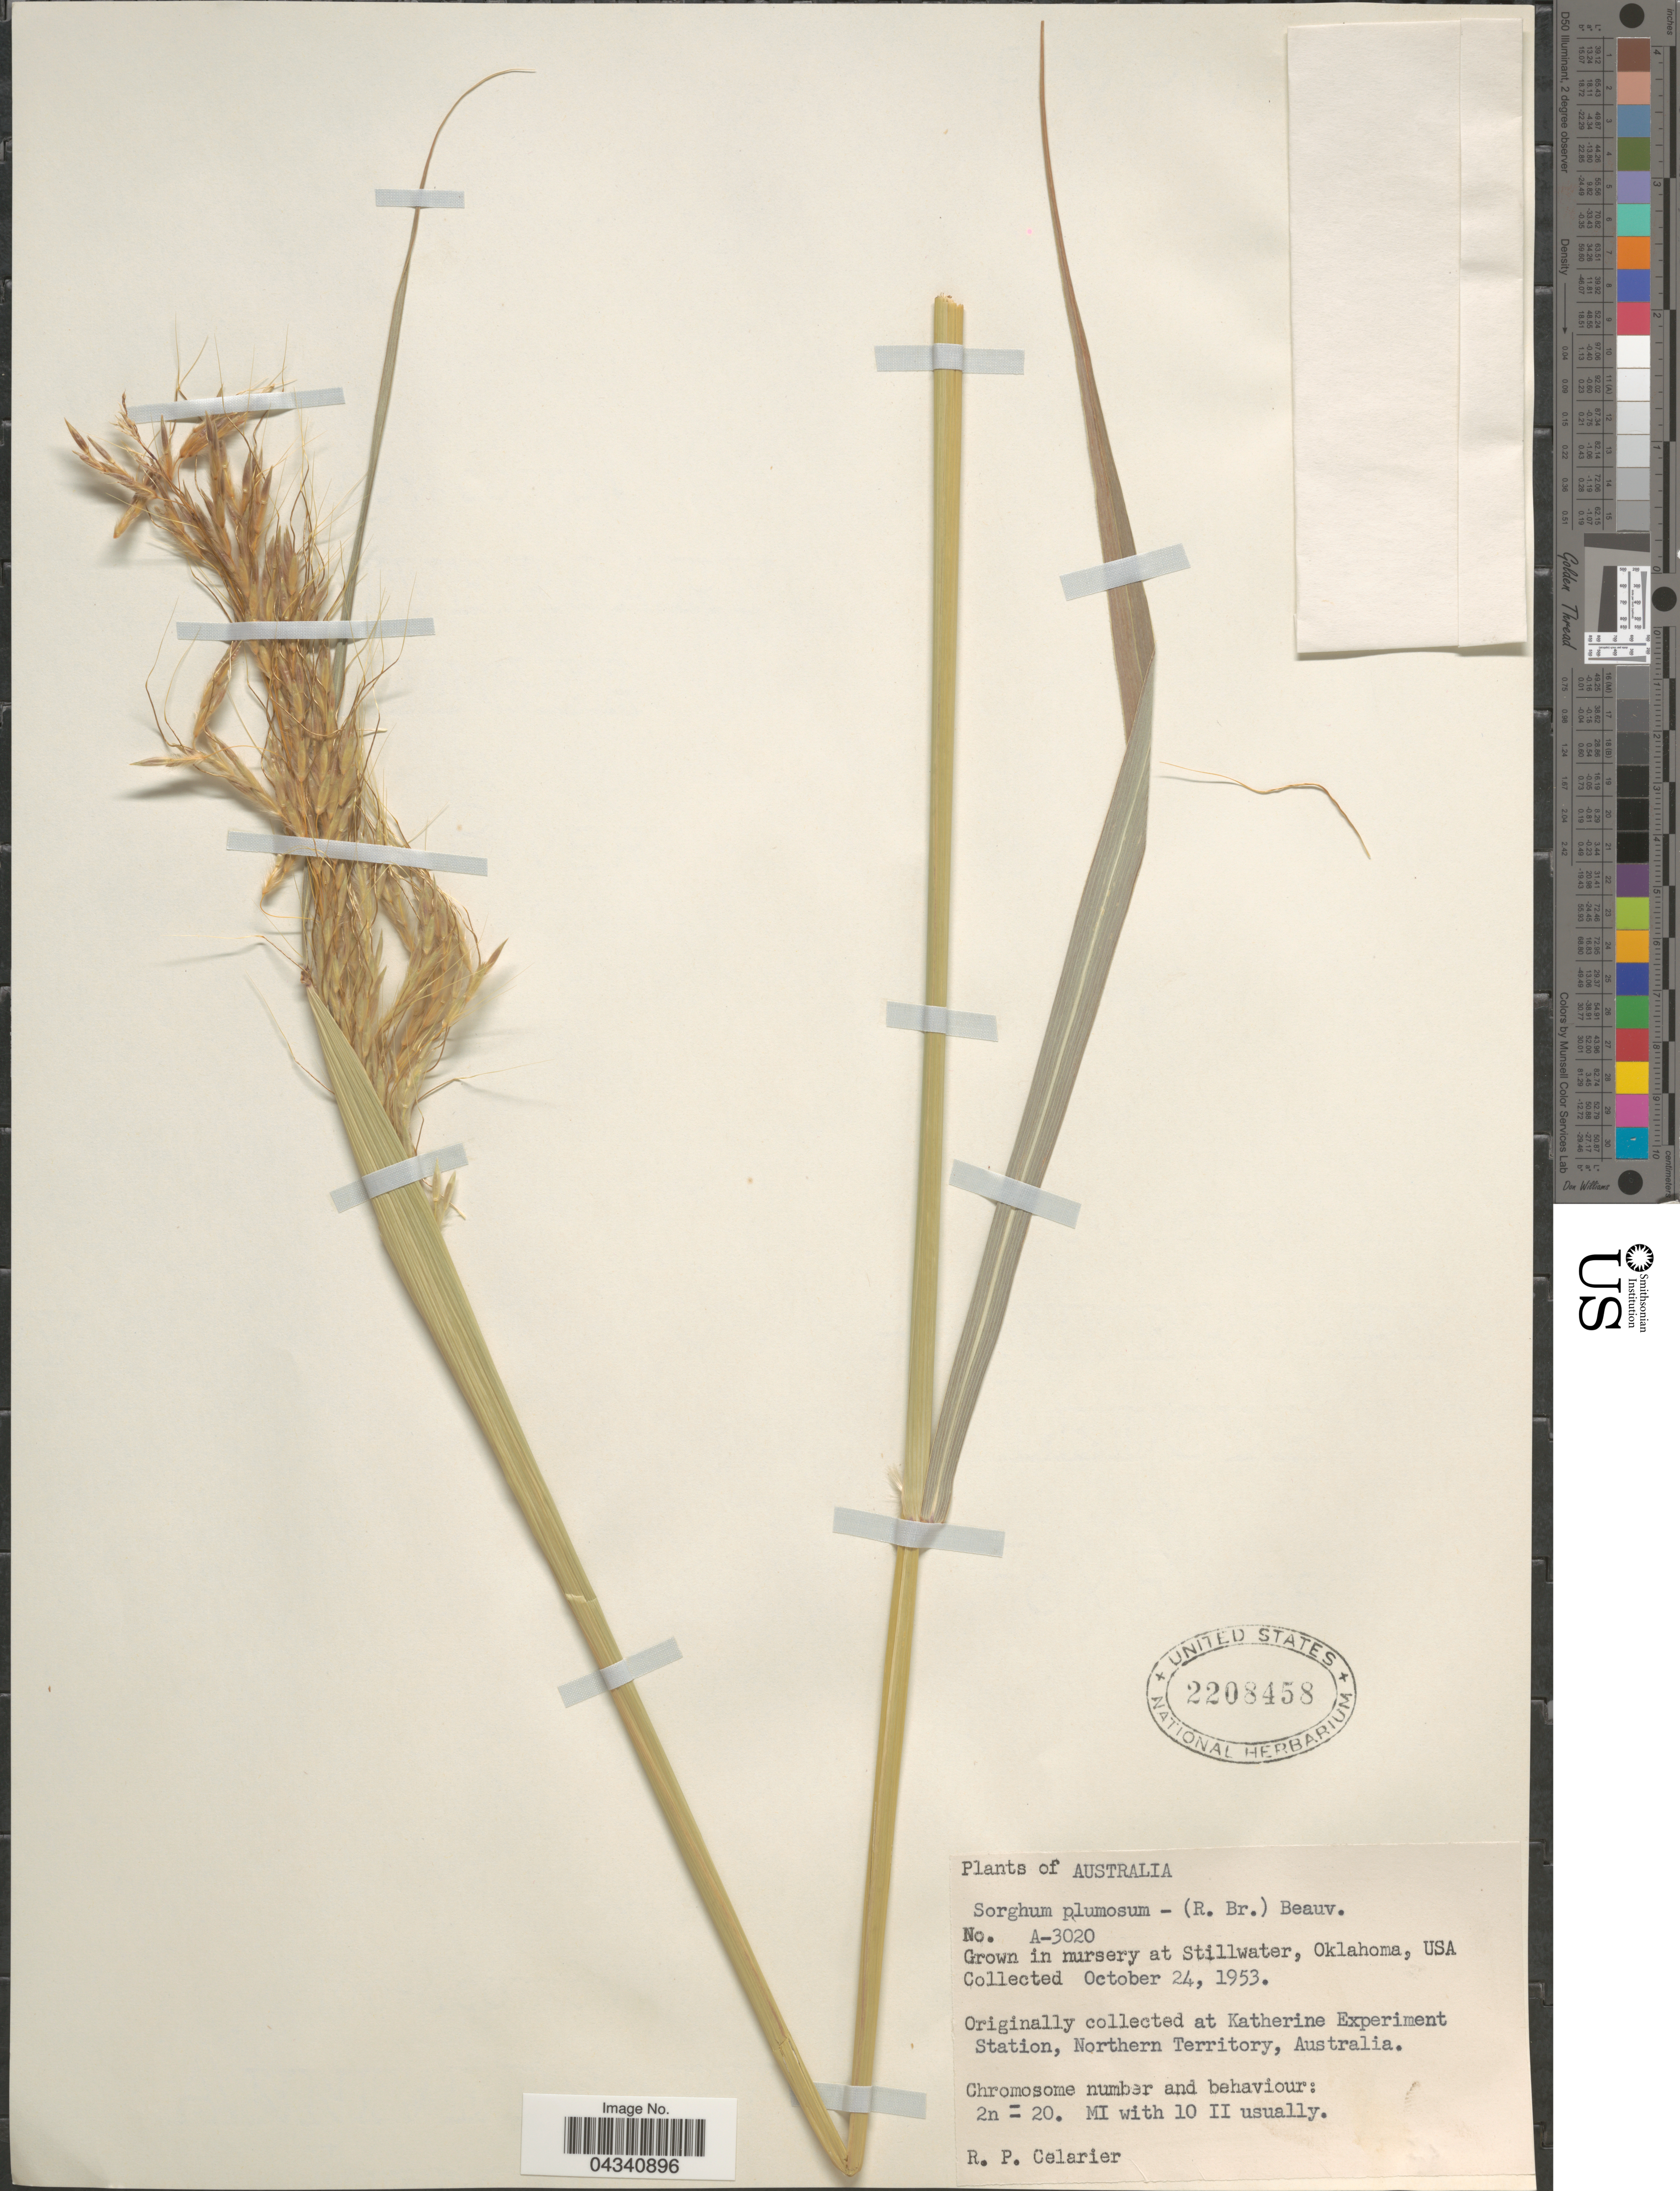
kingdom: Plantae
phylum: Tracheophyta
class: Liliopsida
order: Poales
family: Poaceae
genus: Sorghum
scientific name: Sorghum plumosum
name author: (R. Br.) P. Beauv.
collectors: R. Celarier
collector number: A-3020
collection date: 1953-10-24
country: United States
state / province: Oklahoma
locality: In nursery at Stillwater.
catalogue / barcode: US 2208458